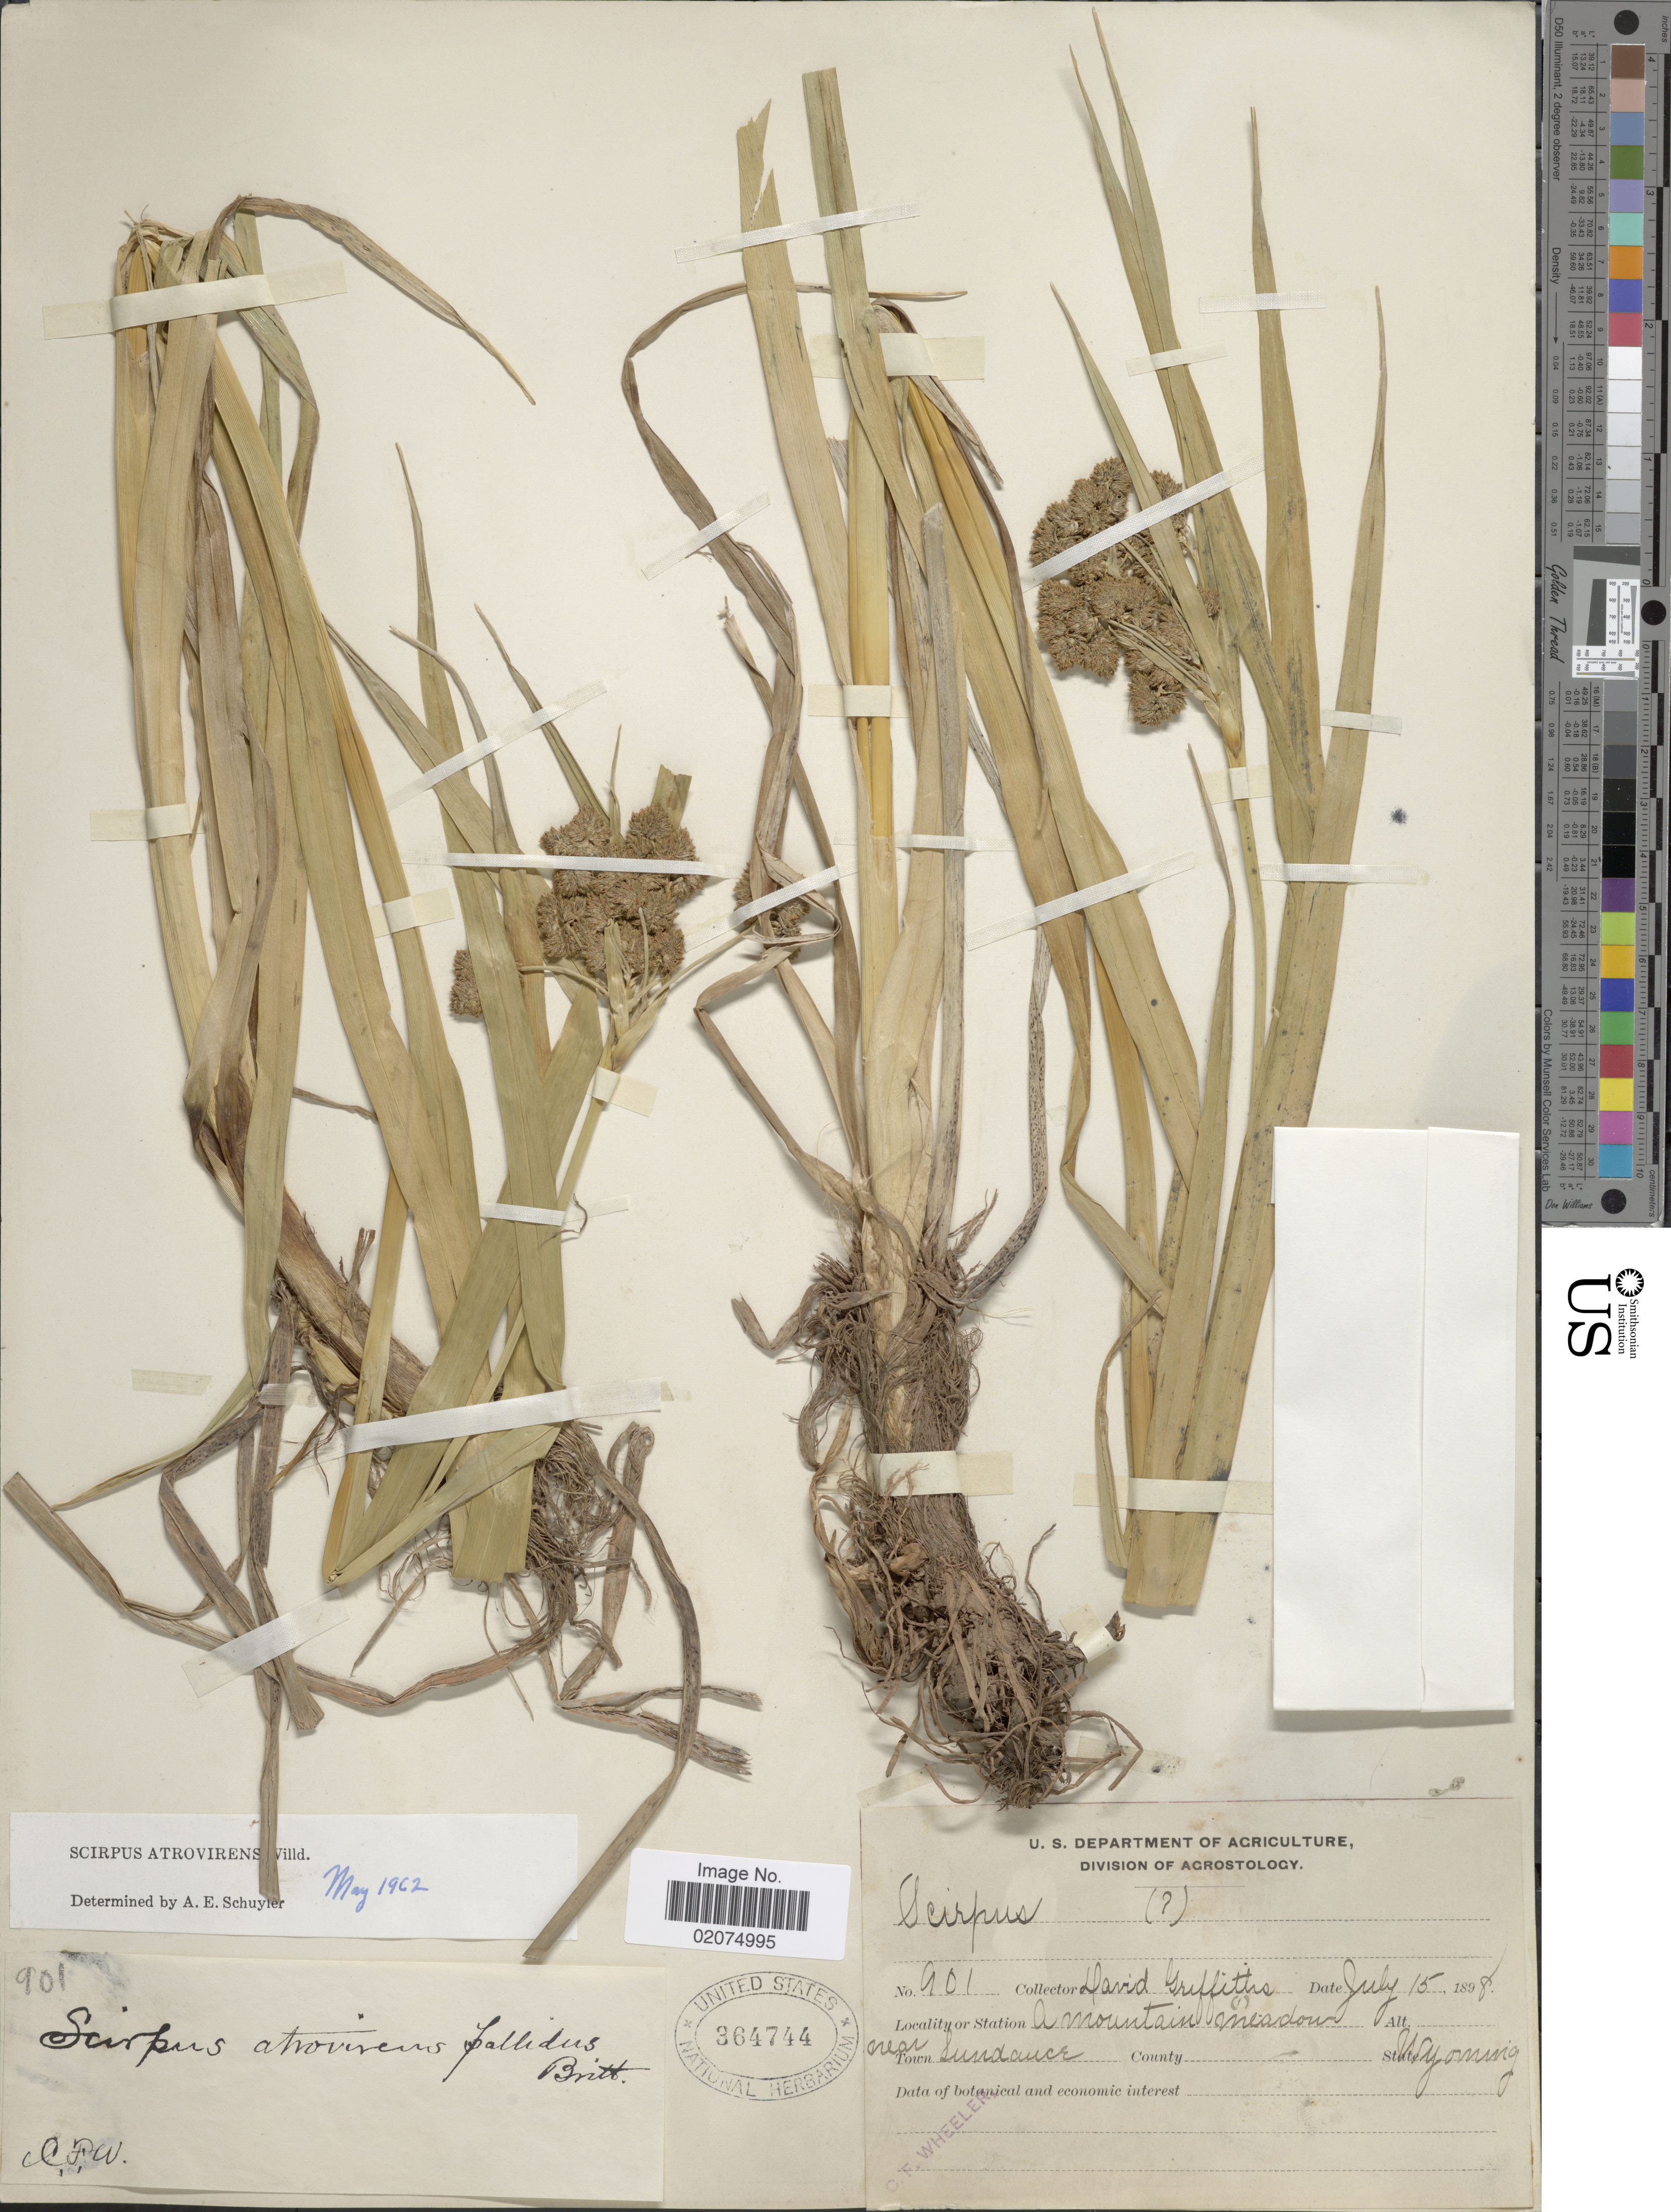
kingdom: Plantae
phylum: Tracheophyta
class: Liliopsida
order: Poales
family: Cyperaceae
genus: Scirpus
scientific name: Scirpus atrovirens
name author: Willd.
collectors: D. Griffiths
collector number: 901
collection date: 1898-07-15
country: United States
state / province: Wyoming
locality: Mountain meadow near Sundance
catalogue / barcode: US 364744